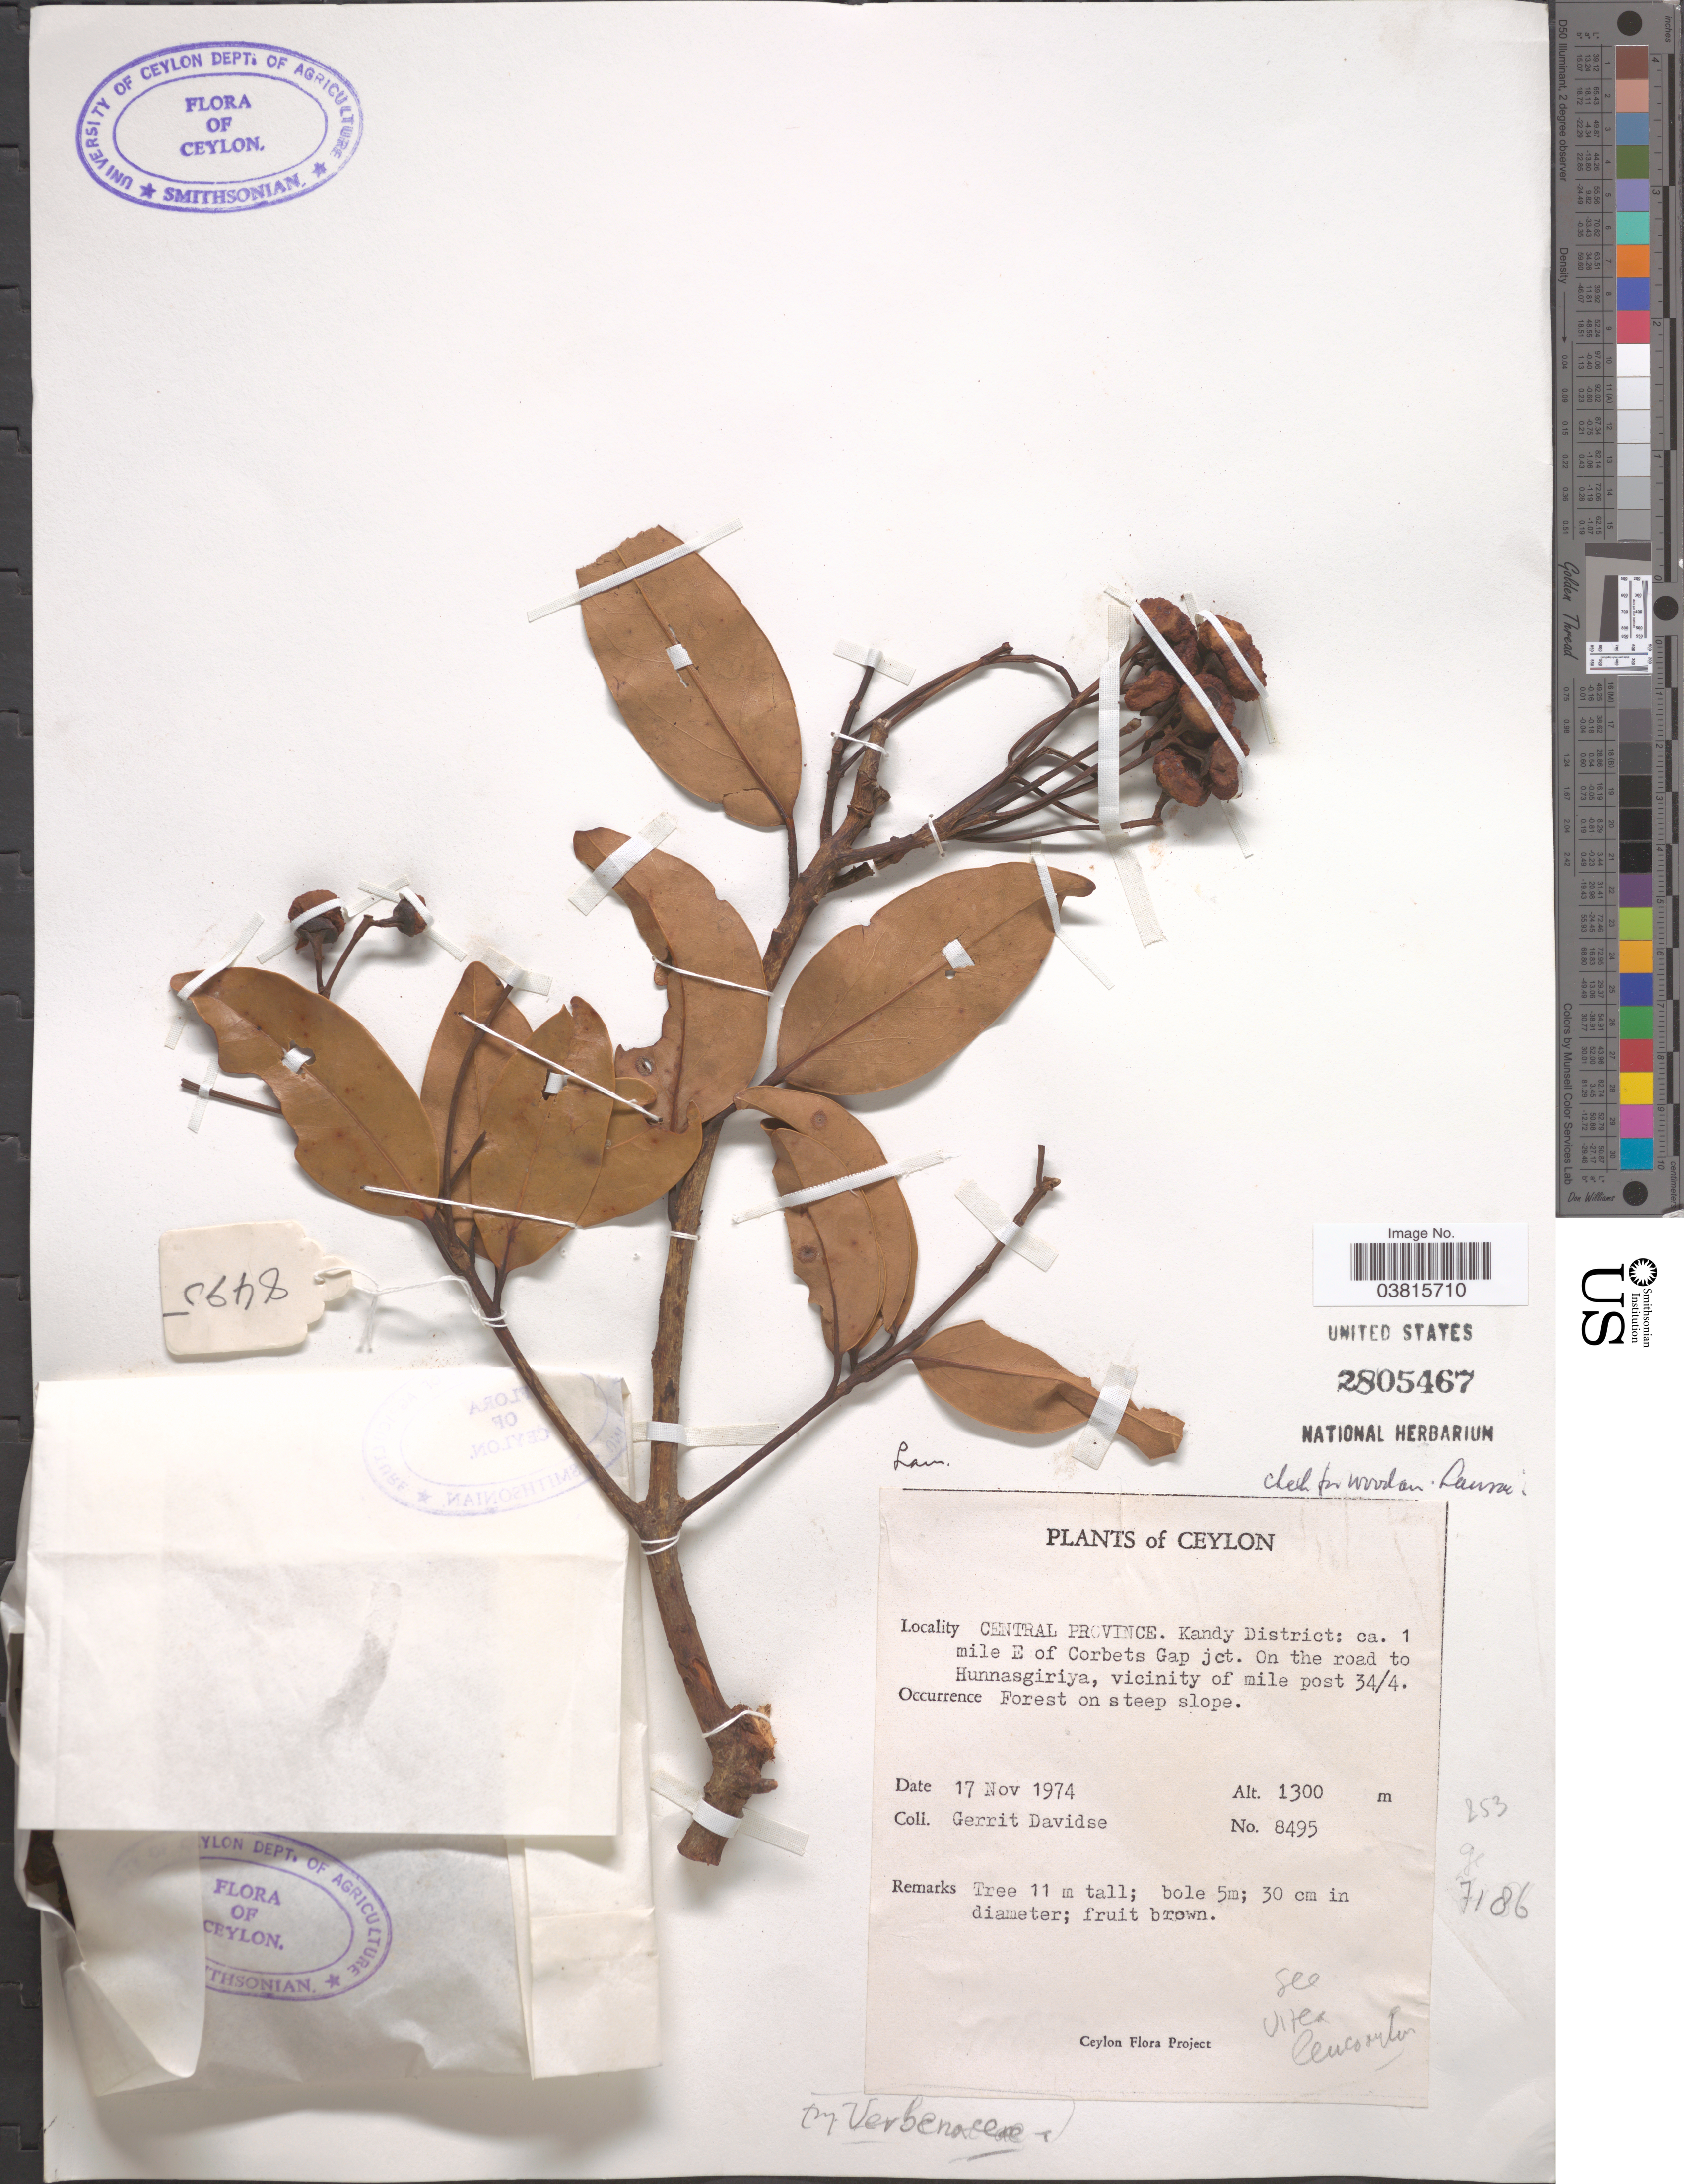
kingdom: Plantae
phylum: Tracheophyta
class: Magnoliopsida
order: Laurales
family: Lauraceae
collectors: G. Davidse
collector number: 8495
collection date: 1974-11-17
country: Sri Lanka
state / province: Central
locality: Ceylon. Kandy District: ca. 1 mile E of Corbets Gap jct. On the road to Hunnasgiriya, vicinity of mile post 34/4. Forest on steep slope.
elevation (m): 1300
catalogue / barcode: US 2805467